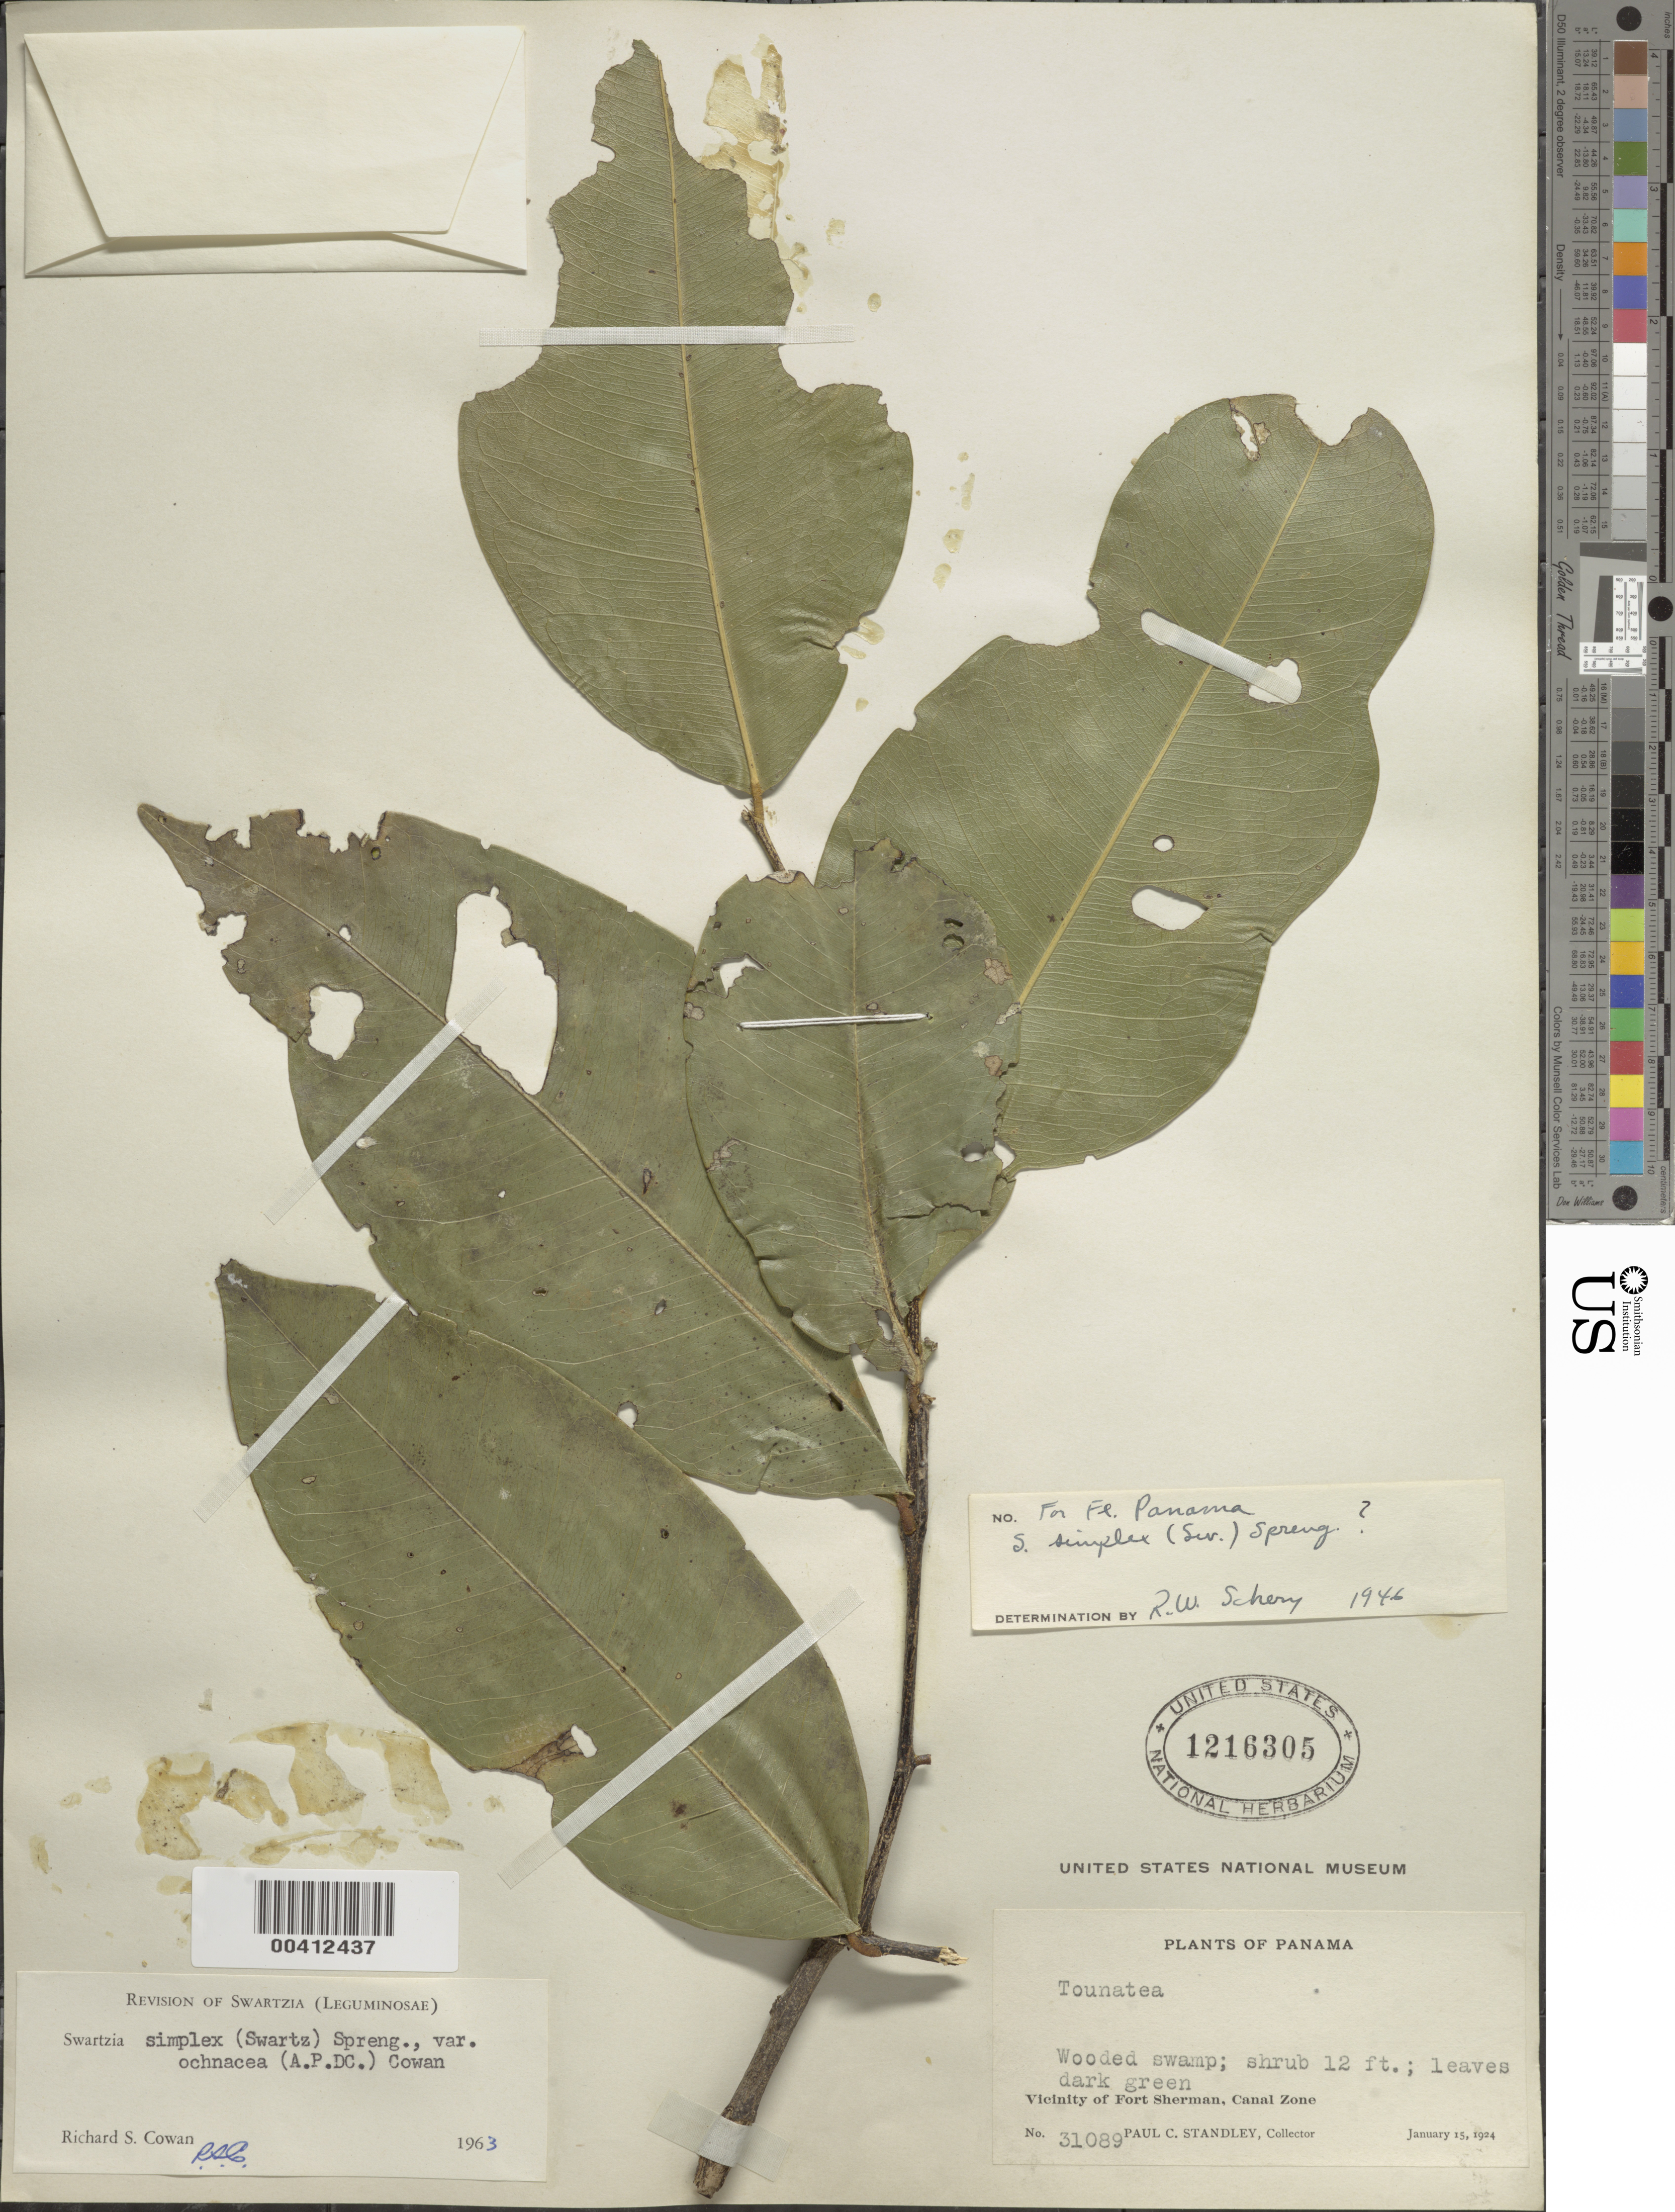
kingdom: Plantae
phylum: Tracheophyta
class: Magnoliopsida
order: Fabales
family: Fabaceae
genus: Swartzia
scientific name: Swartzia simplex var. ochnacea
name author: (DC.) R.S. Cowan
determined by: Cowan, R. S.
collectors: P. C. Standley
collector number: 31089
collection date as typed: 15 Jan 1924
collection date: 1924-01-15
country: Panama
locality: Vicinity of Fort Sherman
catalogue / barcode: US 1216305